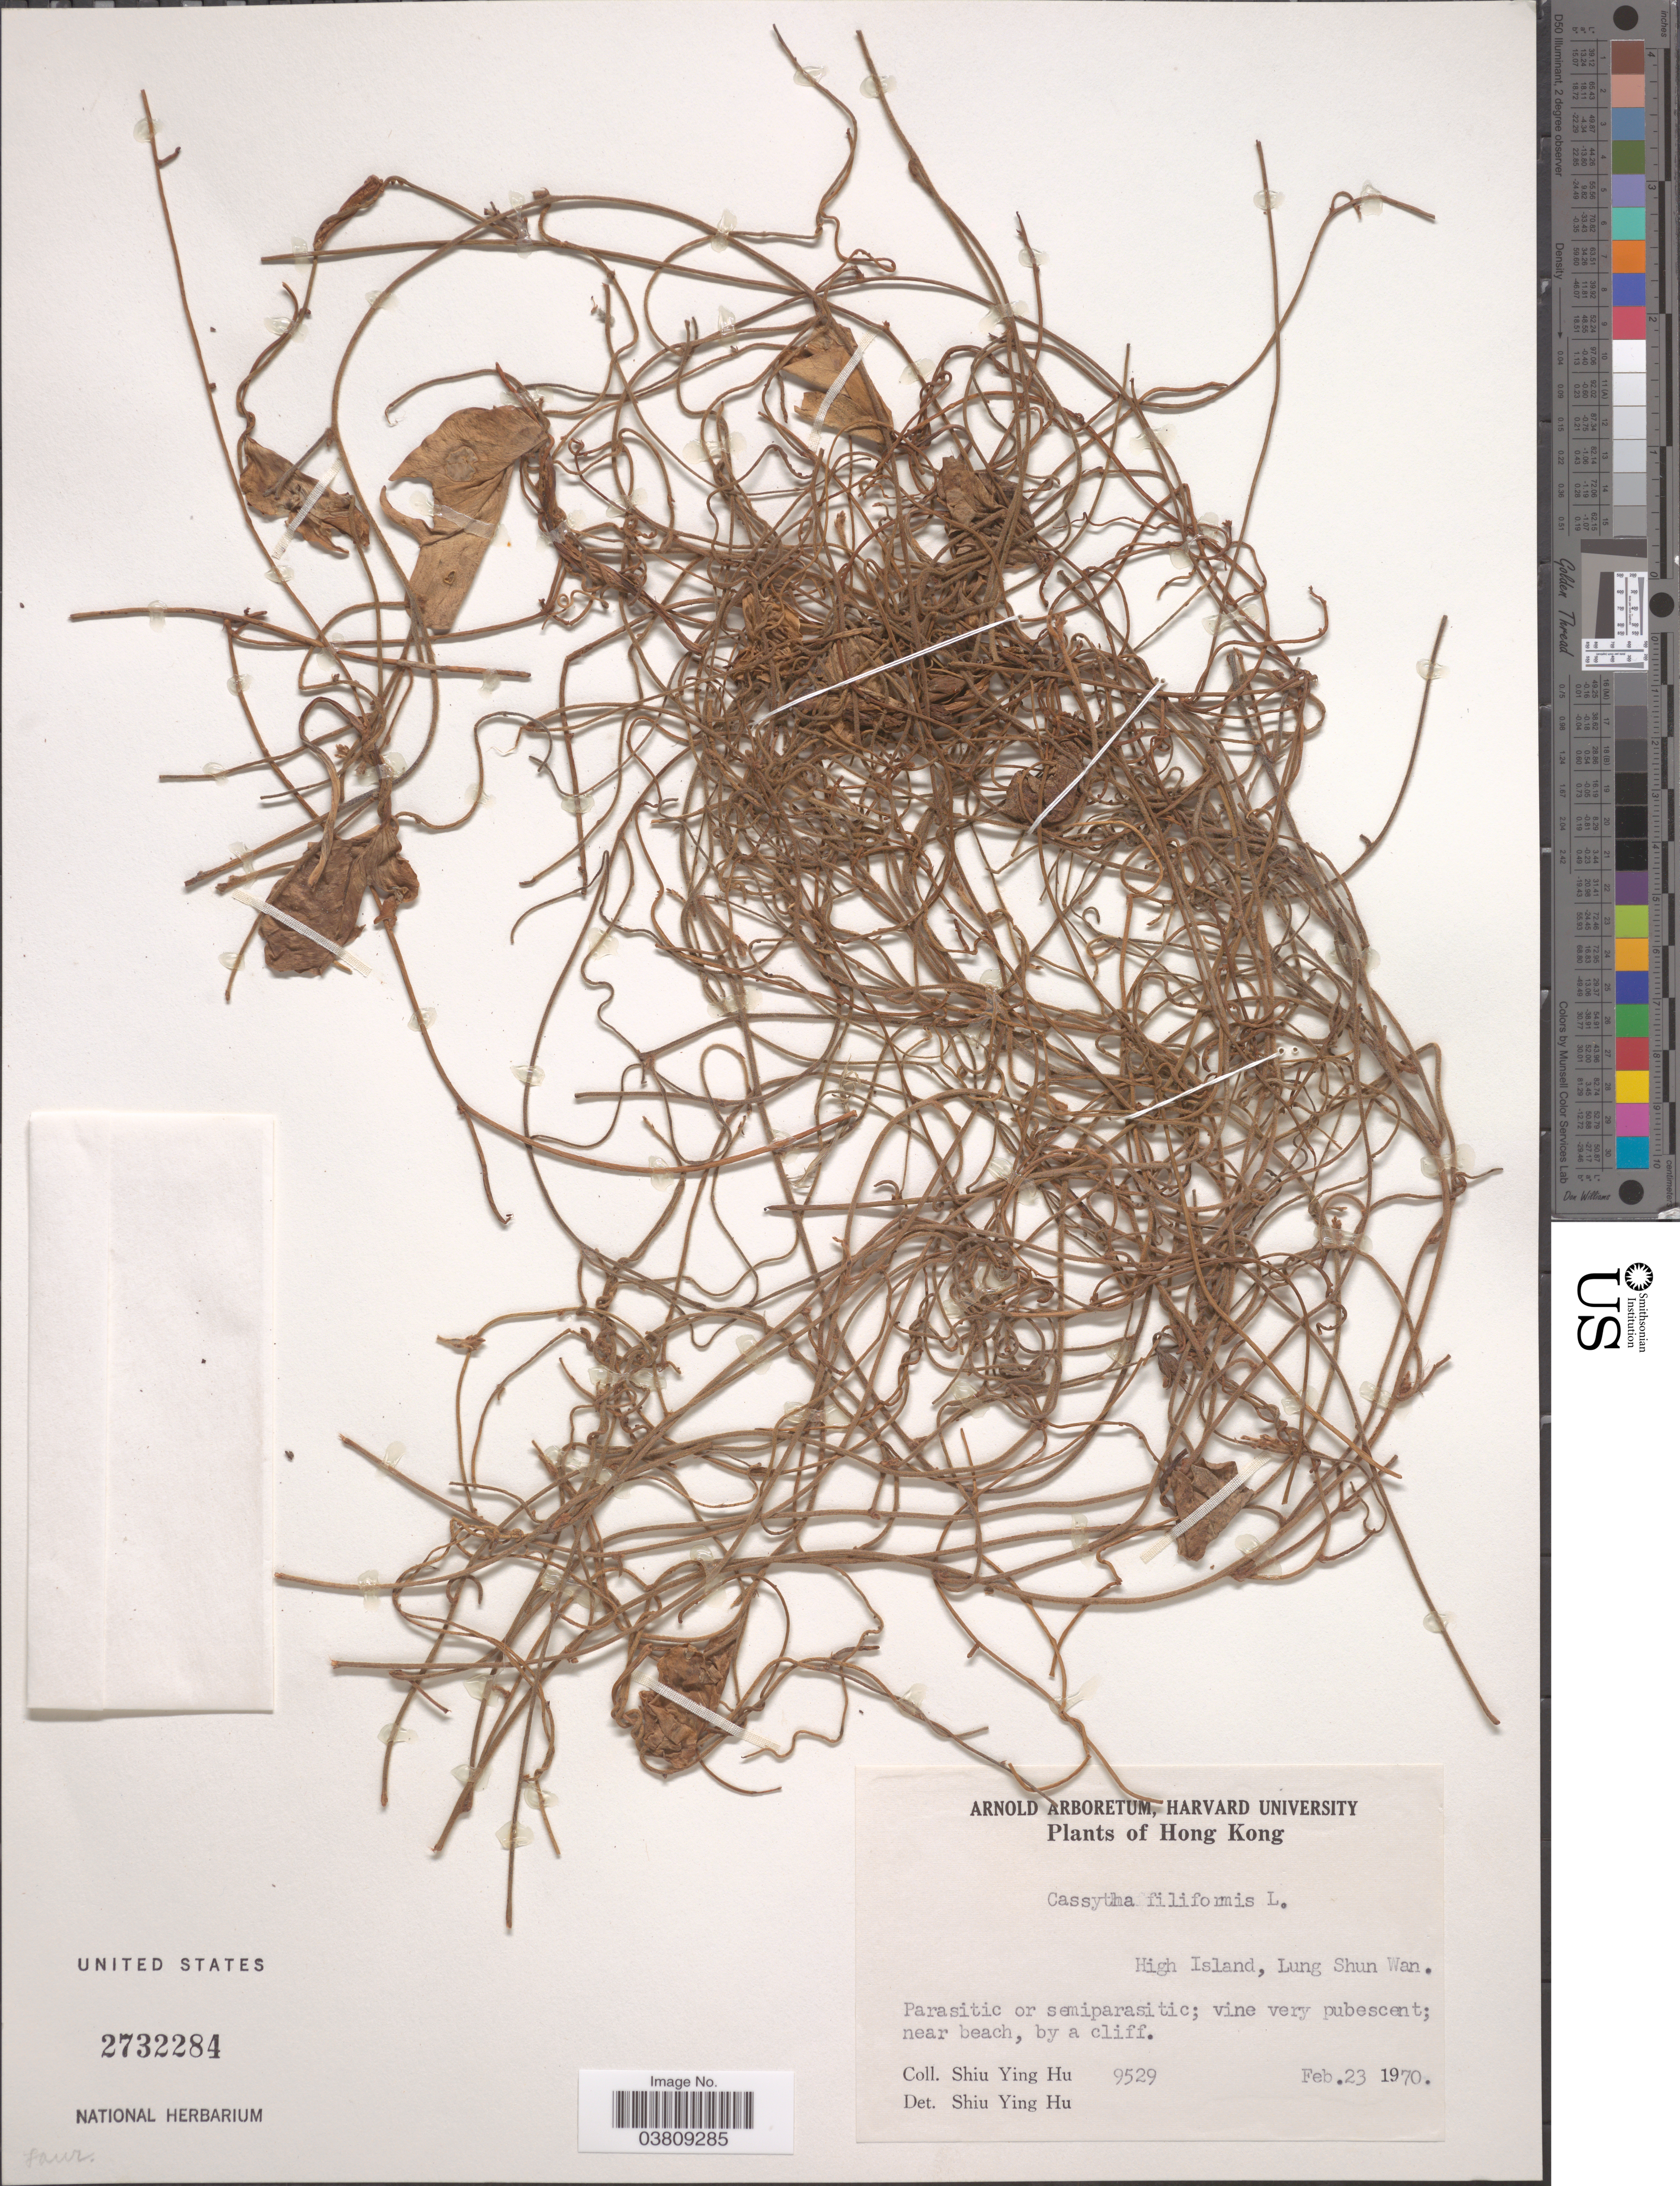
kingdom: Plantae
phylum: Tracheophyta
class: Magnoliopsida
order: Laurales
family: Lauraceae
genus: Cassytha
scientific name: Cassytha filiformis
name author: L.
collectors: S. Y. Hu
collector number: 9529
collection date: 1970-02-23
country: China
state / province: Hong Kong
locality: High Island, Lung Shun Wan.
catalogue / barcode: US 2732284